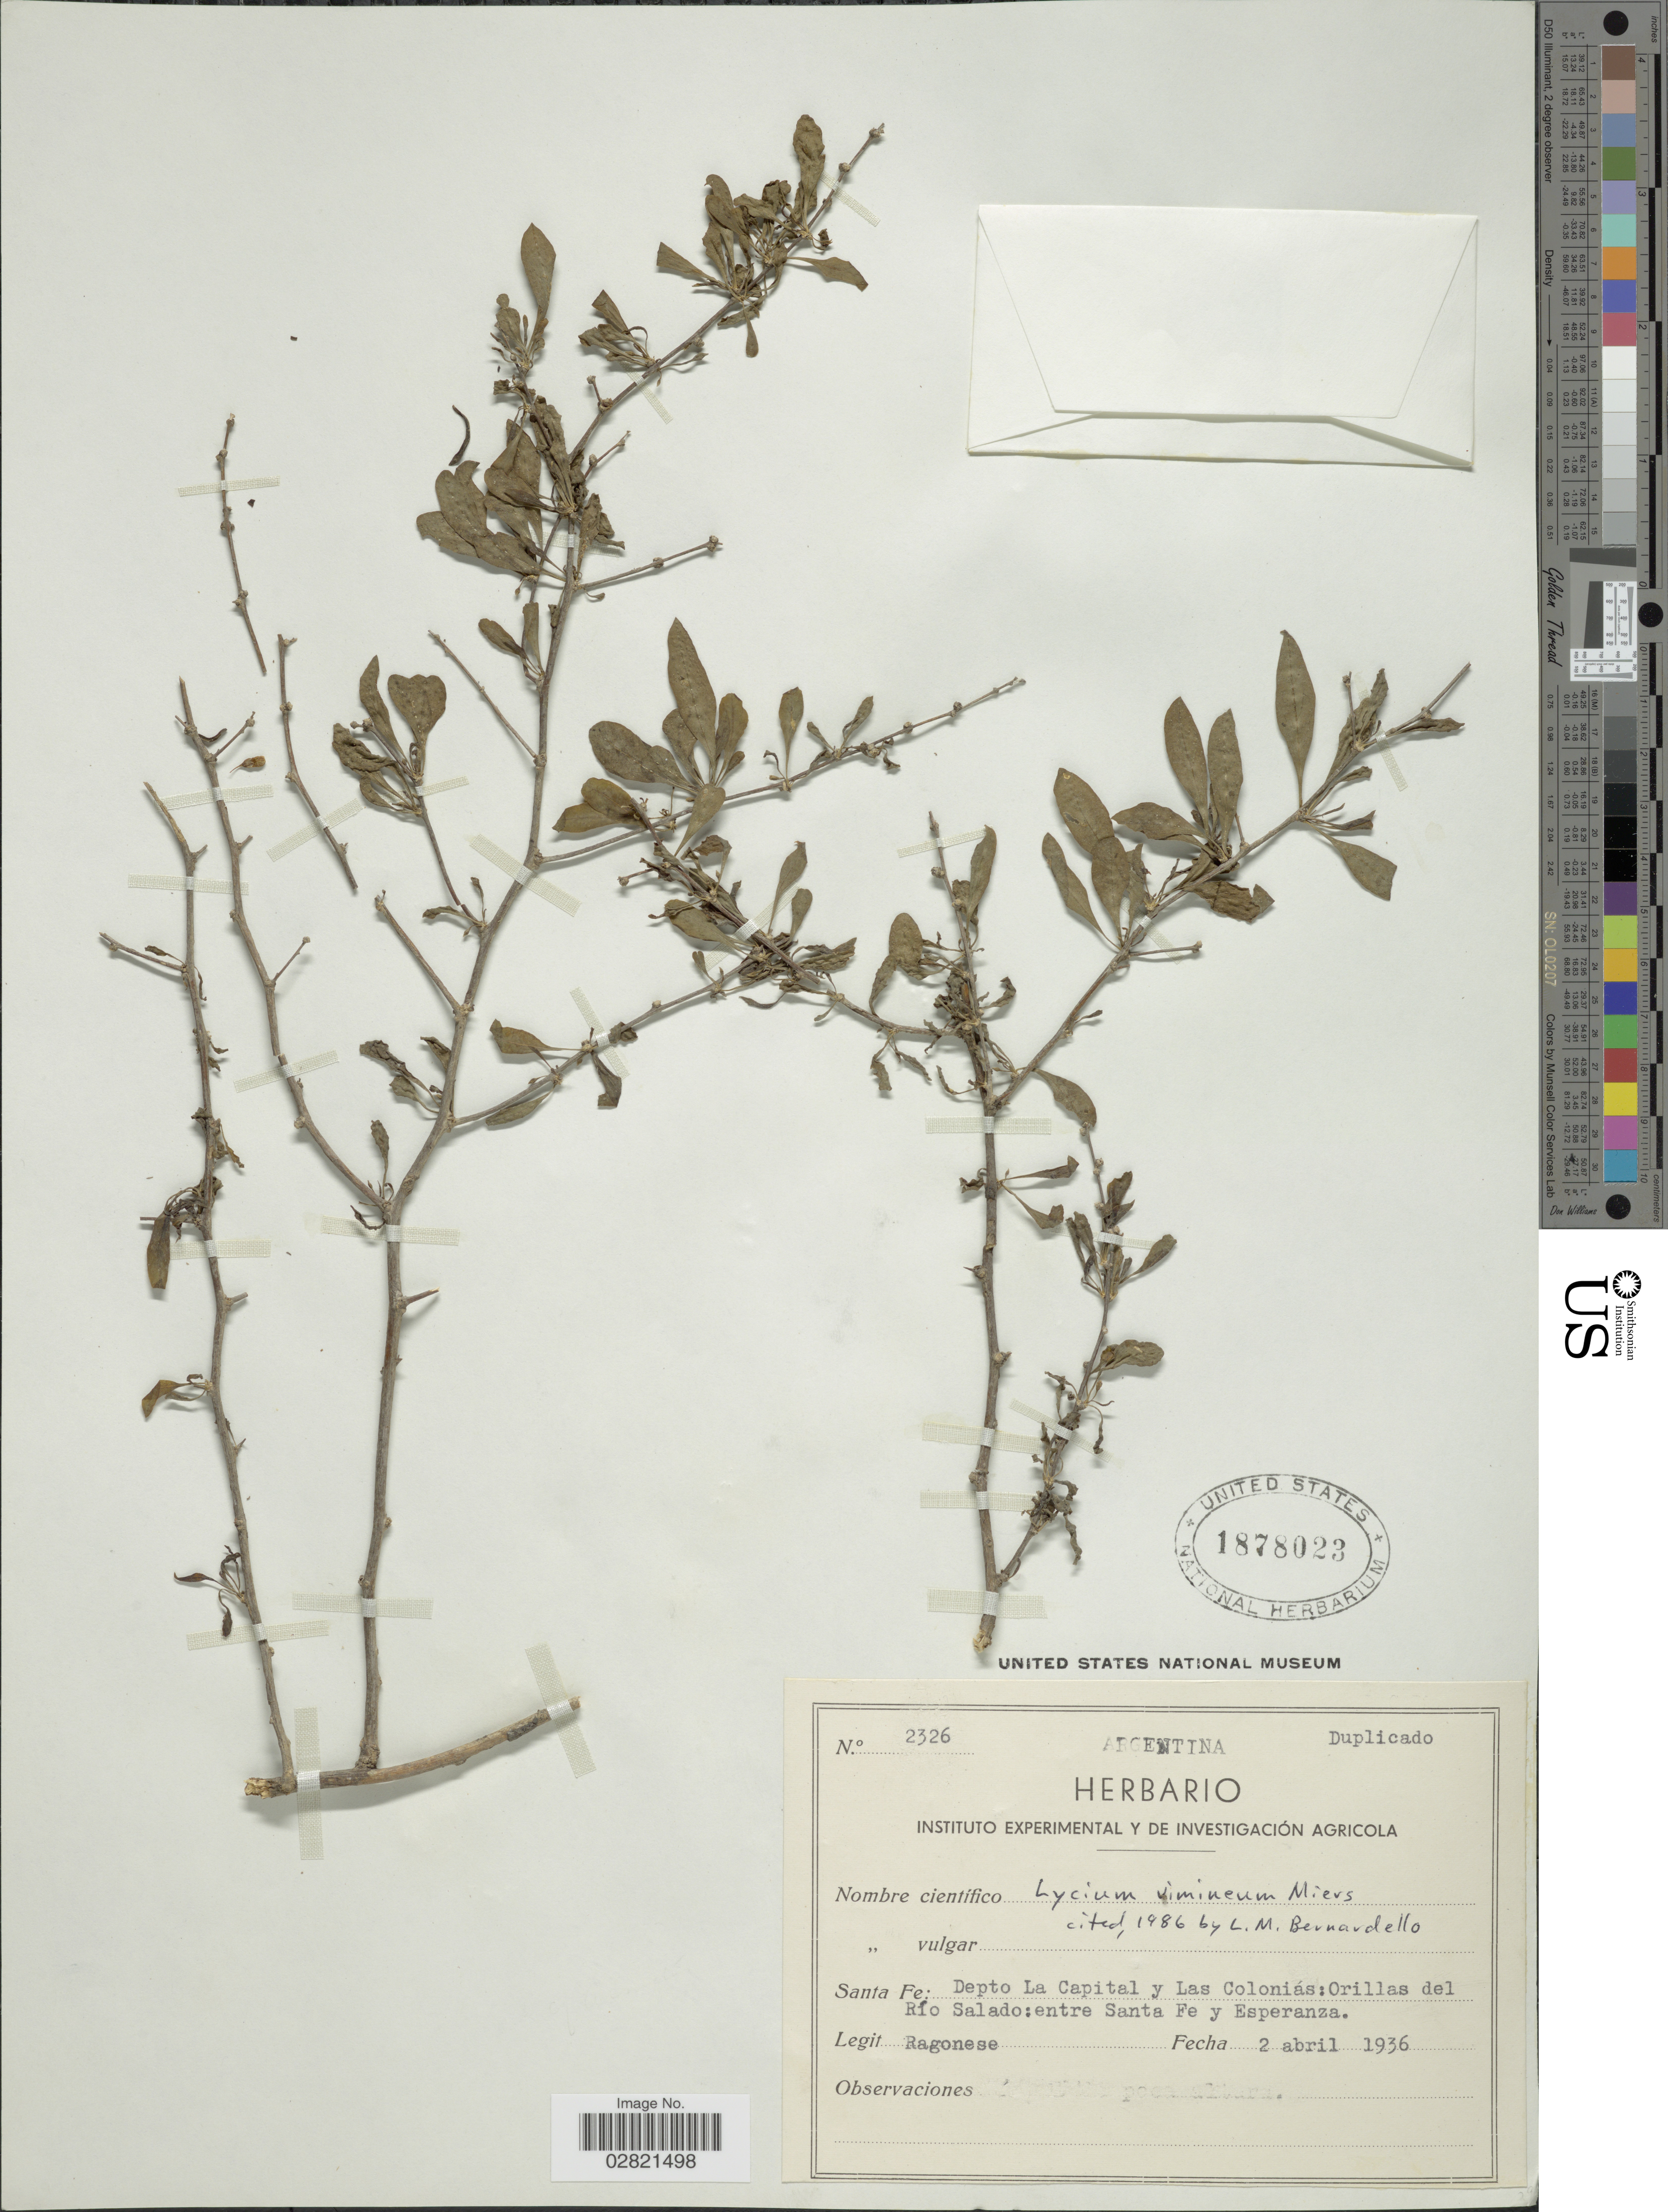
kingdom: Plantae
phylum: Tracheophyta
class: Magnoliopsida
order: Solanales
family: Solanaceae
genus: Lycium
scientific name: Lycium vimineum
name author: Miers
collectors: Ragonese, --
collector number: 2326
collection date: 1936-04-02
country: Argentina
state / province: Santa Fe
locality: Santa Fe: Depto La Capital y Las Coloniás: Orillas del Río Salado: entre Santa Fe y Esperanza.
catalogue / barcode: US 1878023